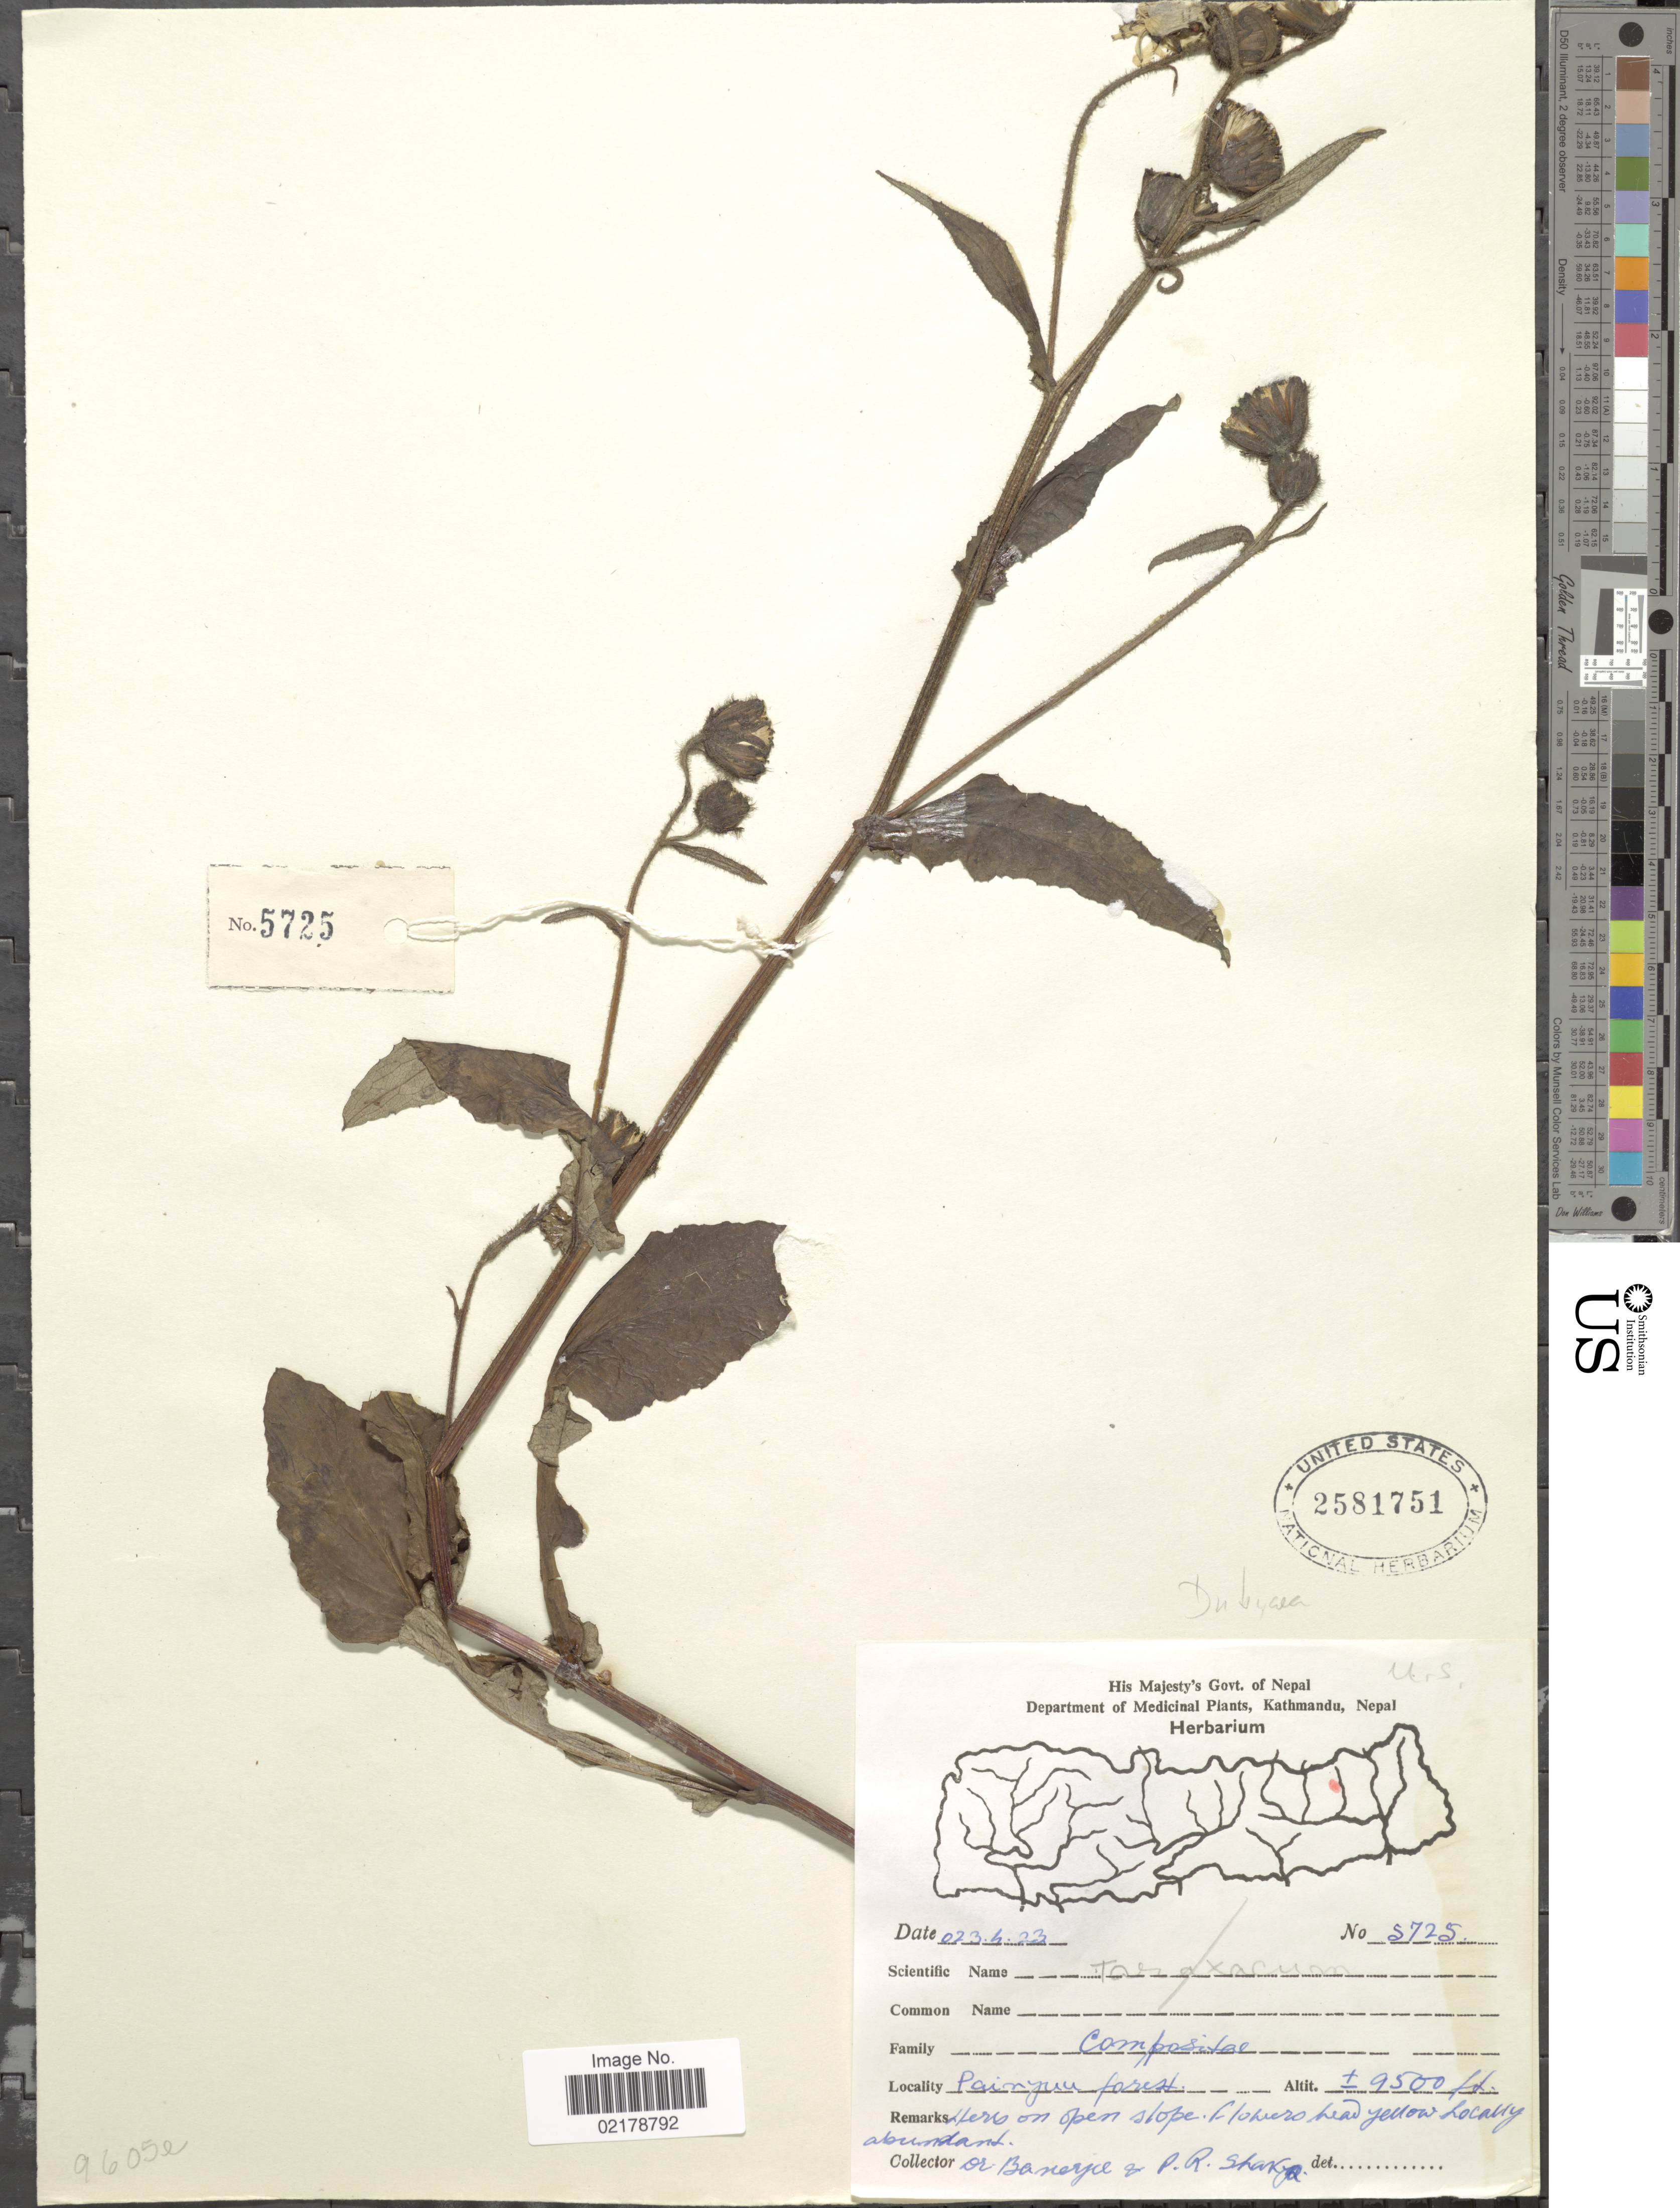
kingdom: Plantae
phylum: Tracheophyta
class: Magnoliopsida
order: Asterales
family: Asteraceae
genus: Dubyaea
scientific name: Dubyaea hispida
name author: (D. Don) DC.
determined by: Chen, Y. S.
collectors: -. Banerjee & P. Shakya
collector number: S725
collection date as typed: Transcribed d/m/y: 23/4/23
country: Nepal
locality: Painyuu forest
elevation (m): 2896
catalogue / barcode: US 2581751